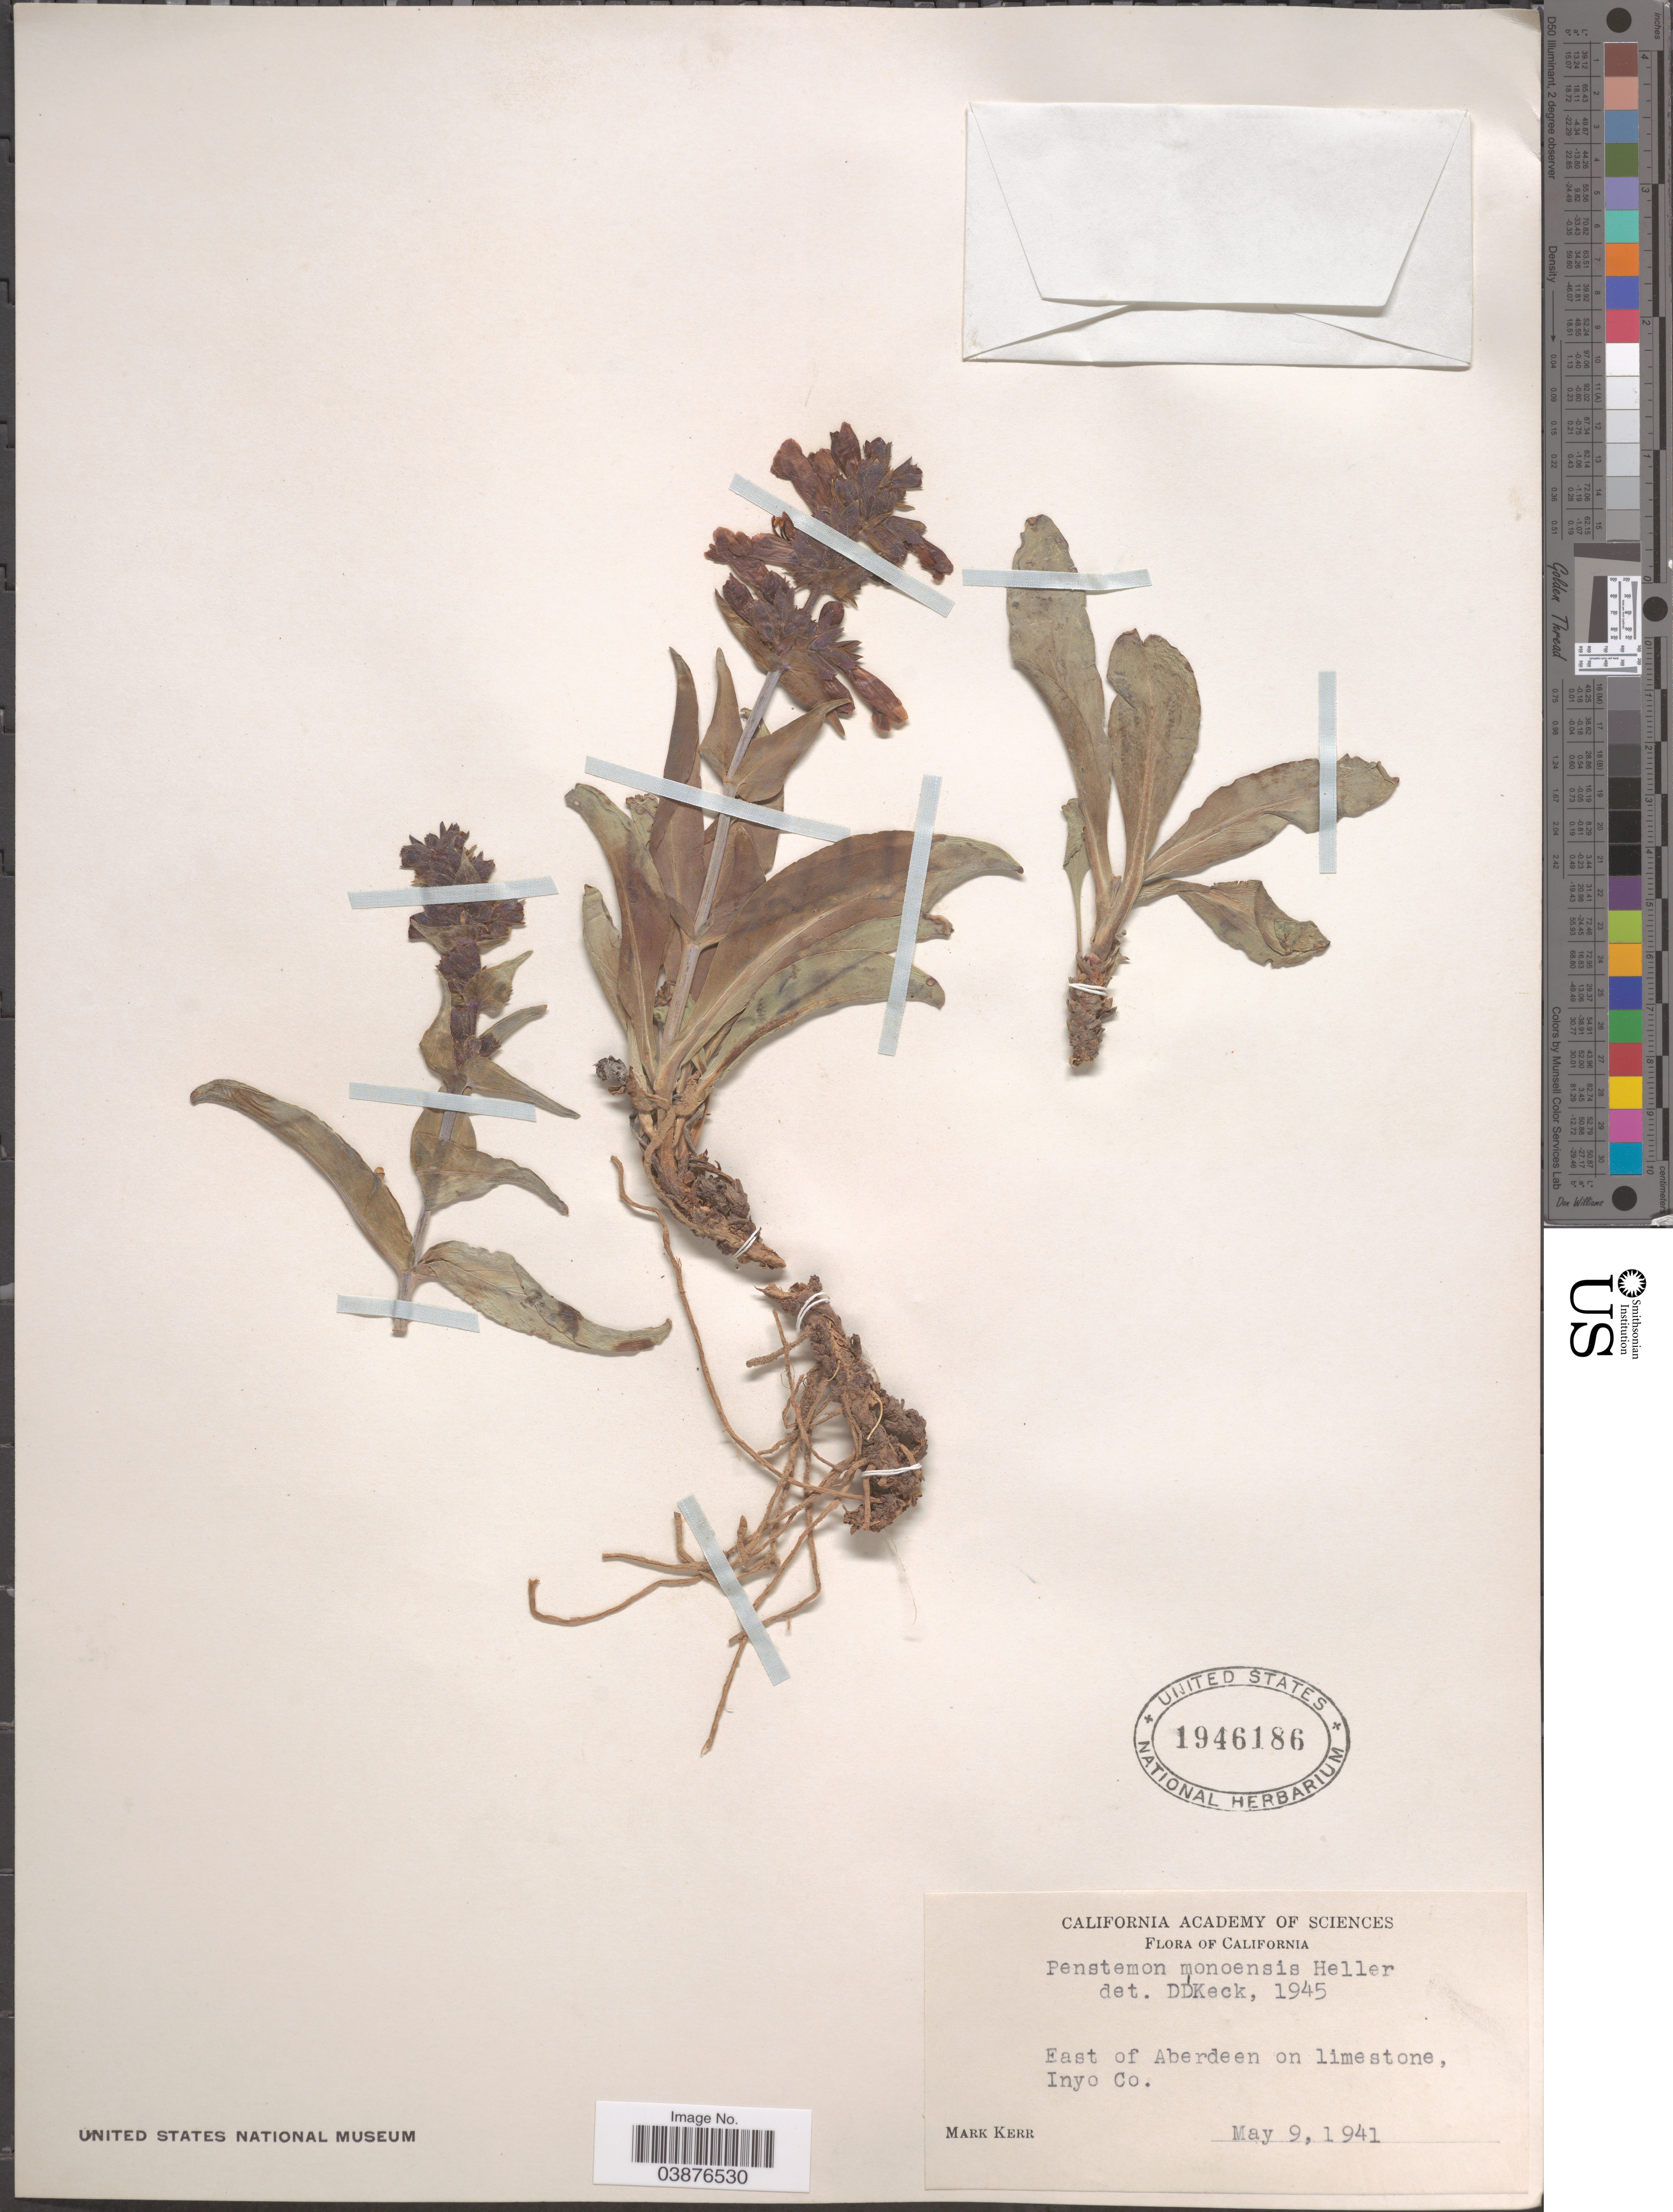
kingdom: Plantae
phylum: Tracheophyta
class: Magnoliopsida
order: Lamiales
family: Plantaginaceae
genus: Penstemon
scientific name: Penstemon monoensis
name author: A. Heller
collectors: M. Kerr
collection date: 1941-05-09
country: United States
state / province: California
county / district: Inyo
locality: East of Aberdeen on limestone, Inyo Co.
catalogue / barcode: US 1946186